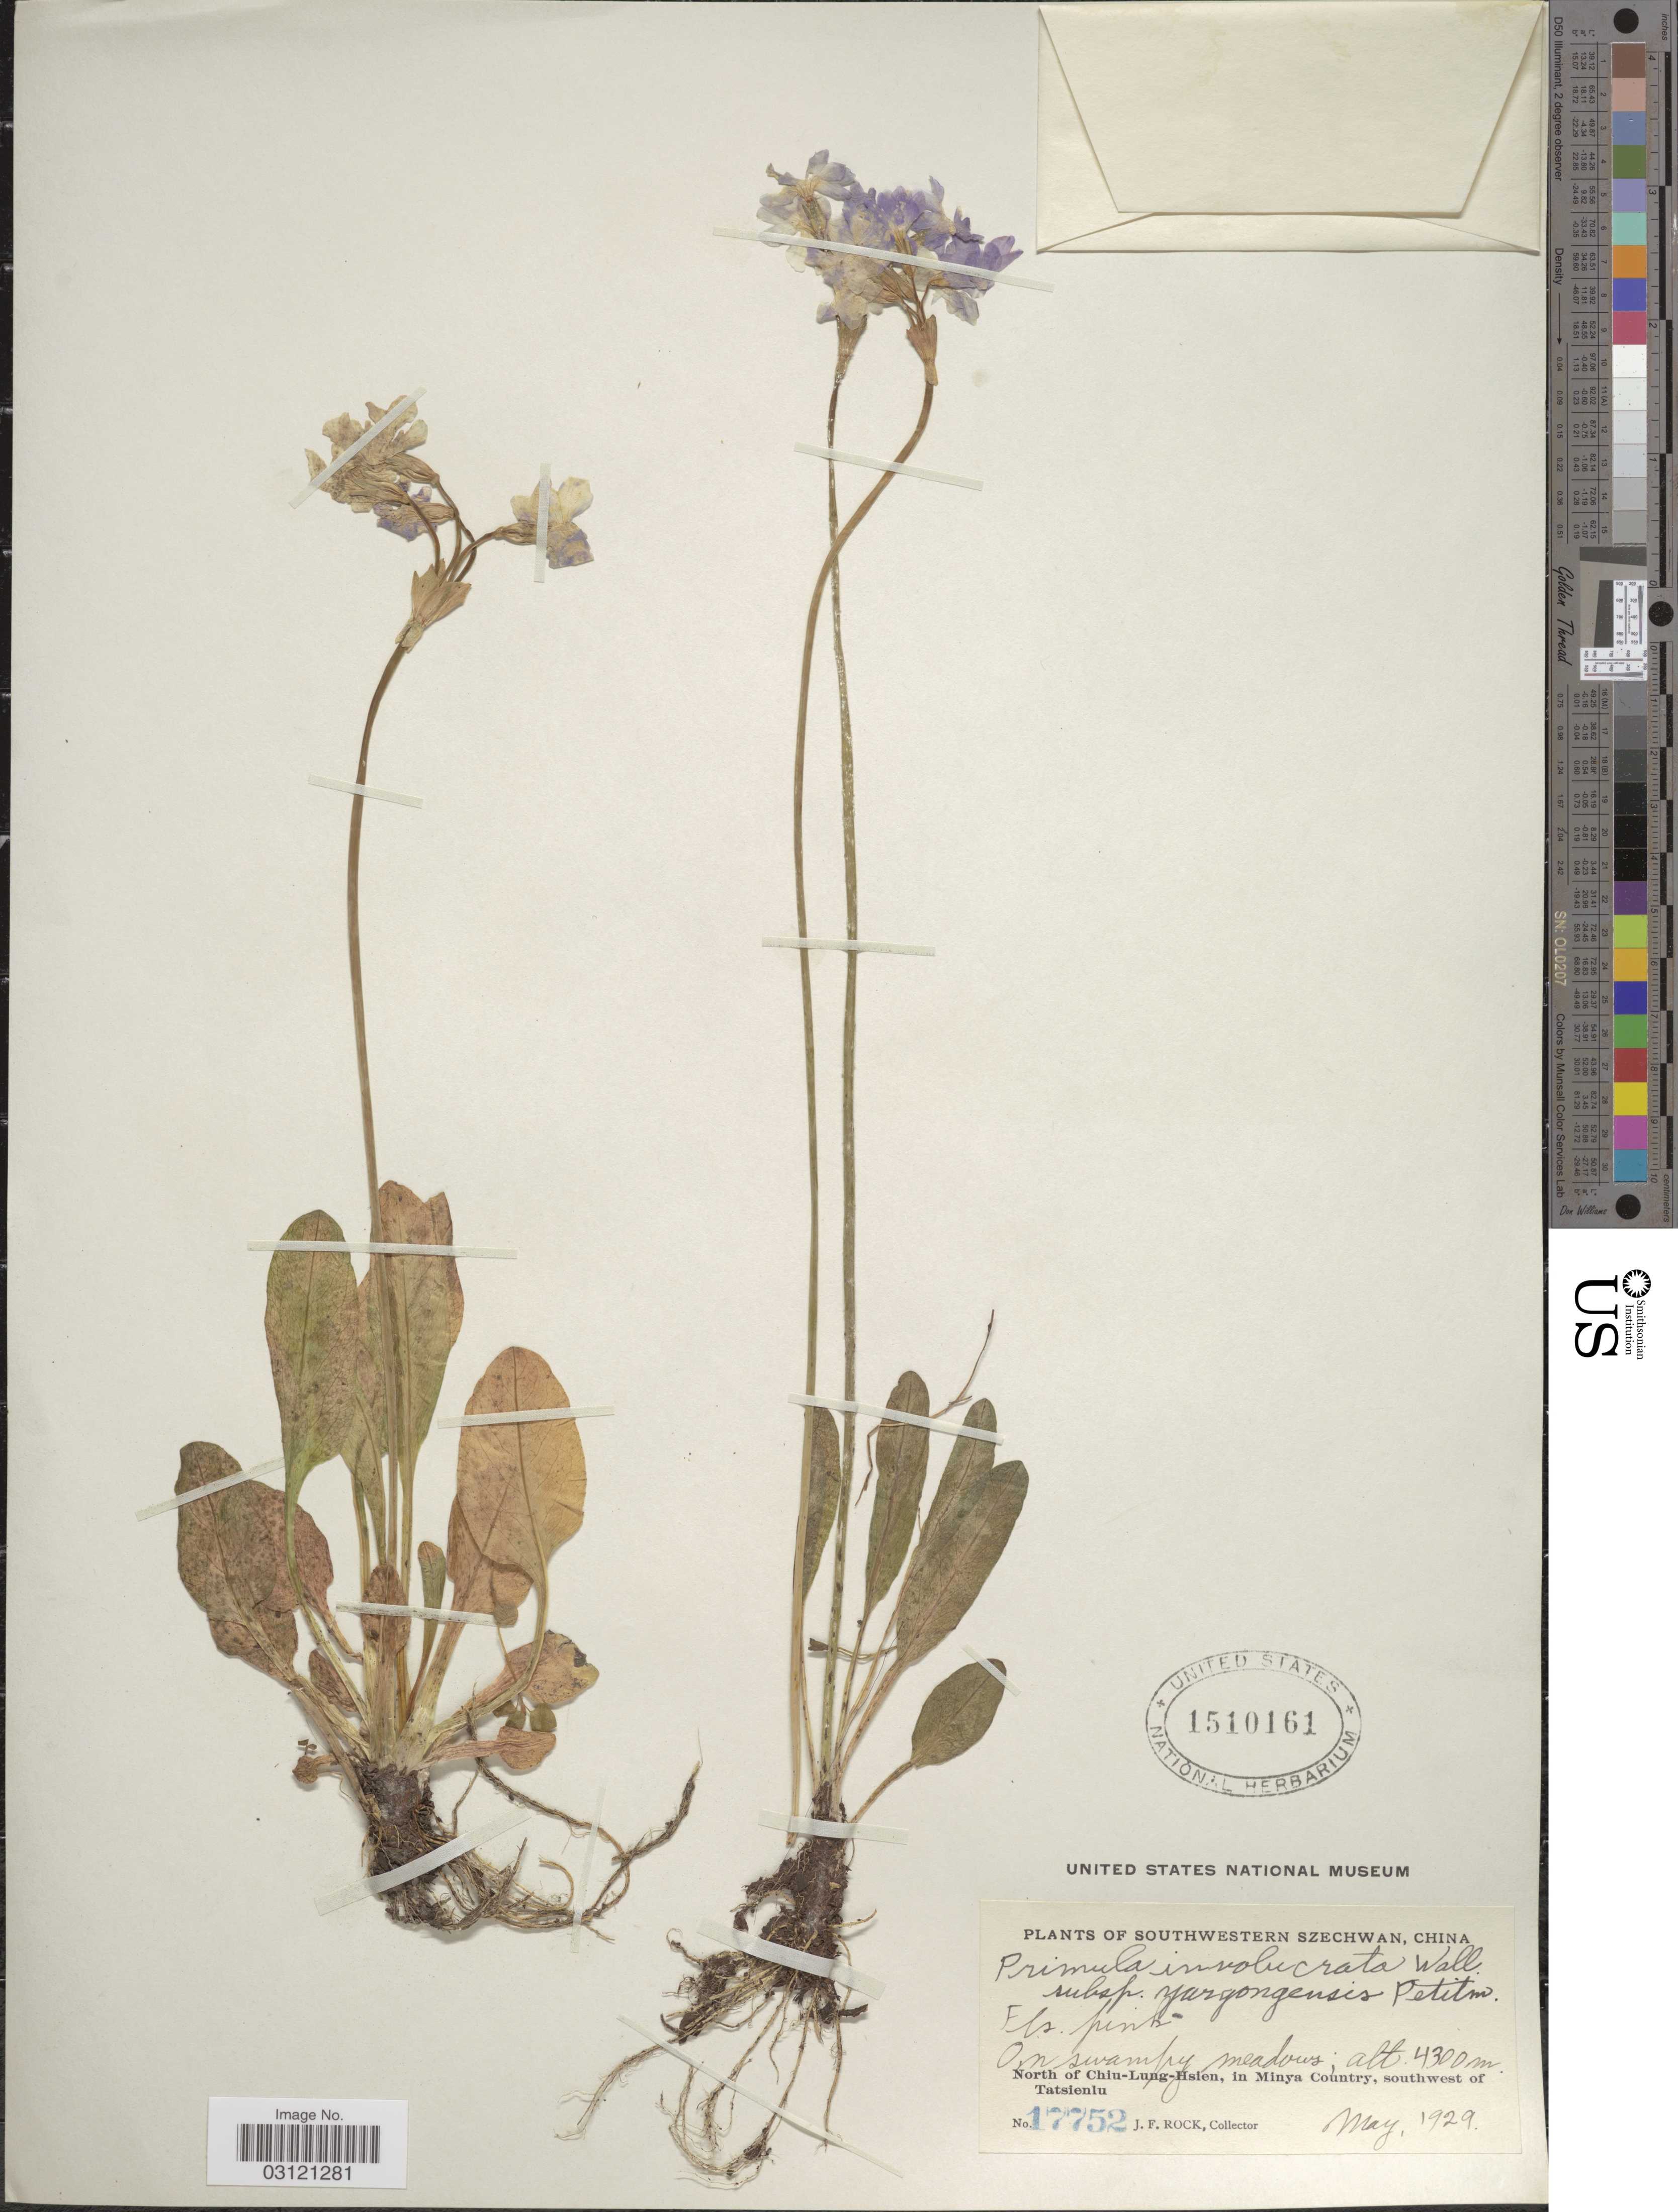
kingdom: Plantae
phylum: Tracheophyta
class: Magnoliopsida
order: Ericales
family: Primulaceae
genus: Primula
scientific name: Primula involucrata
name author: Wall. ex Duby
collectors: J. Rock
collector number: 17752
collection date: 1929-05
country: China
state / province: Sichuan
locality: Southwestern Szechwan, North of Chiu-Lung-Hsien, in Minya Country, southwest of Tatsienlu.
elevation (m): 4300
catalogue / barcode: US 1510161